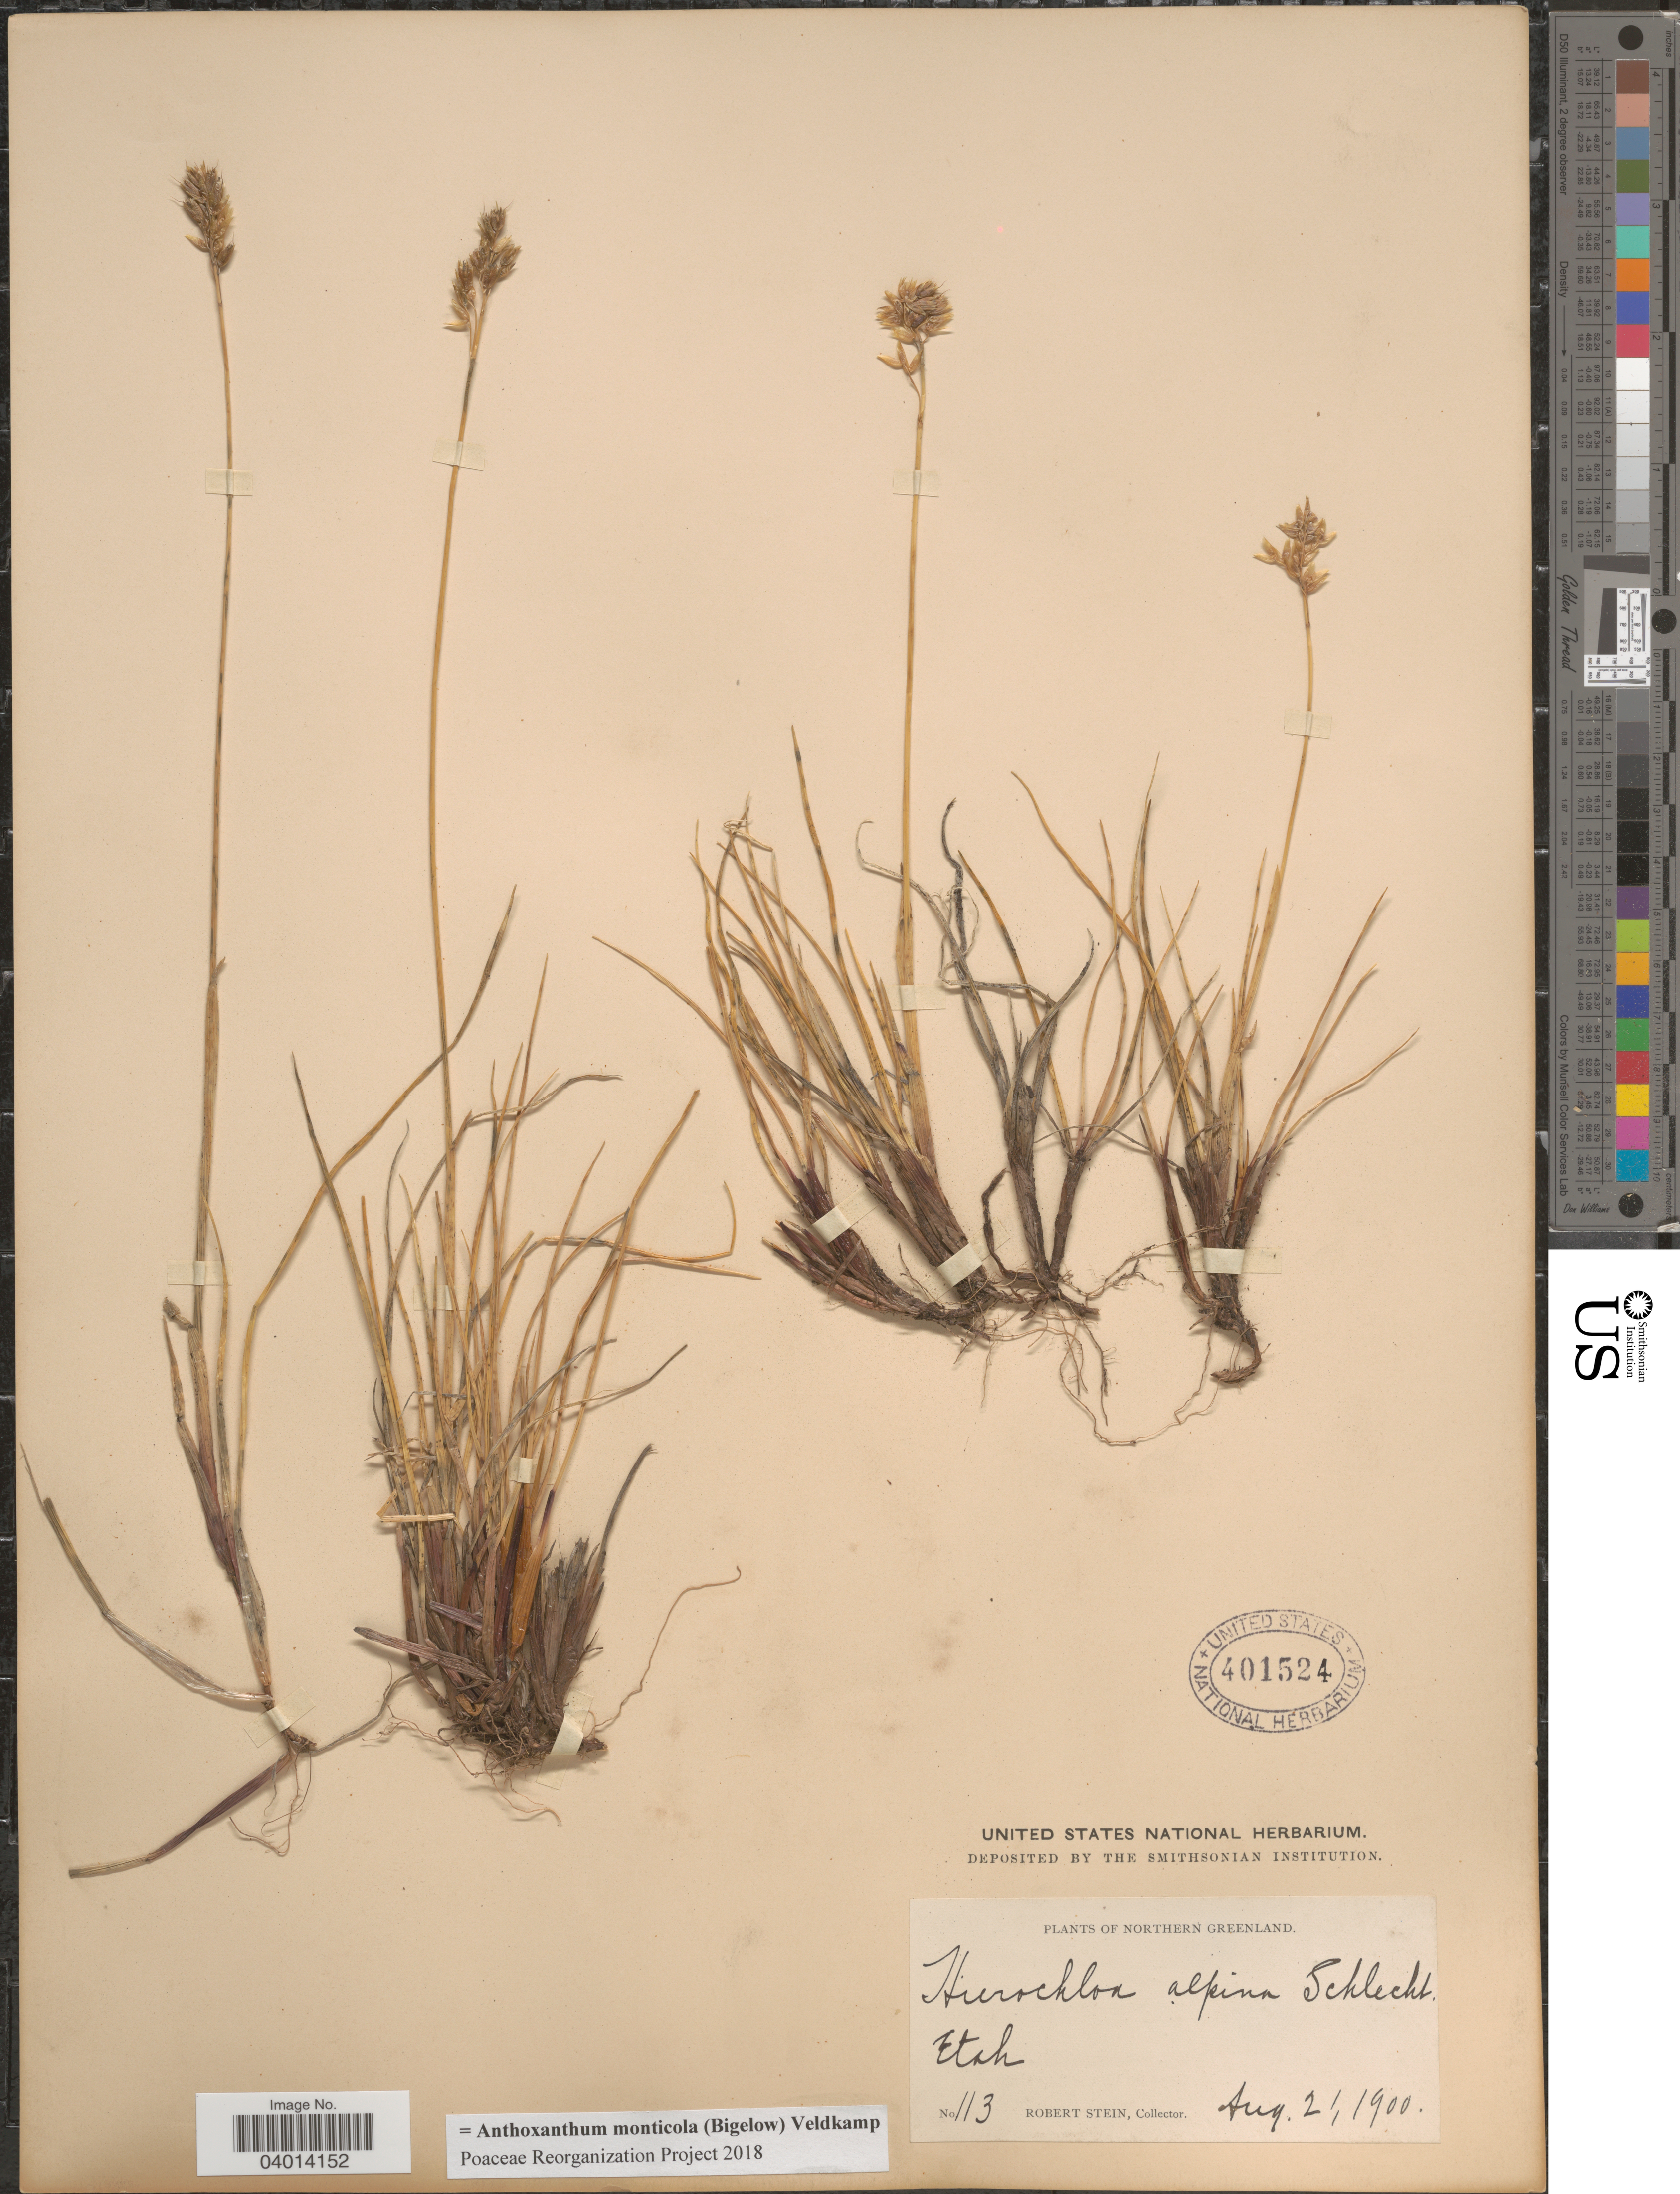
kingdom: Plantae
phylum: Tracheophyta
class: Liliopsida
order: Poales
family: Poaceae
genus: Anthoxanthum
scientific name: Anthoxanthum monticola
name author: (Bigelow) Veldkamp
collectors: R. Stein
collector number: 113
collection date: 1900-08-21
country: Greenland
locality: Northern Greenland. Etah.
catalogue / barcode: US 401524